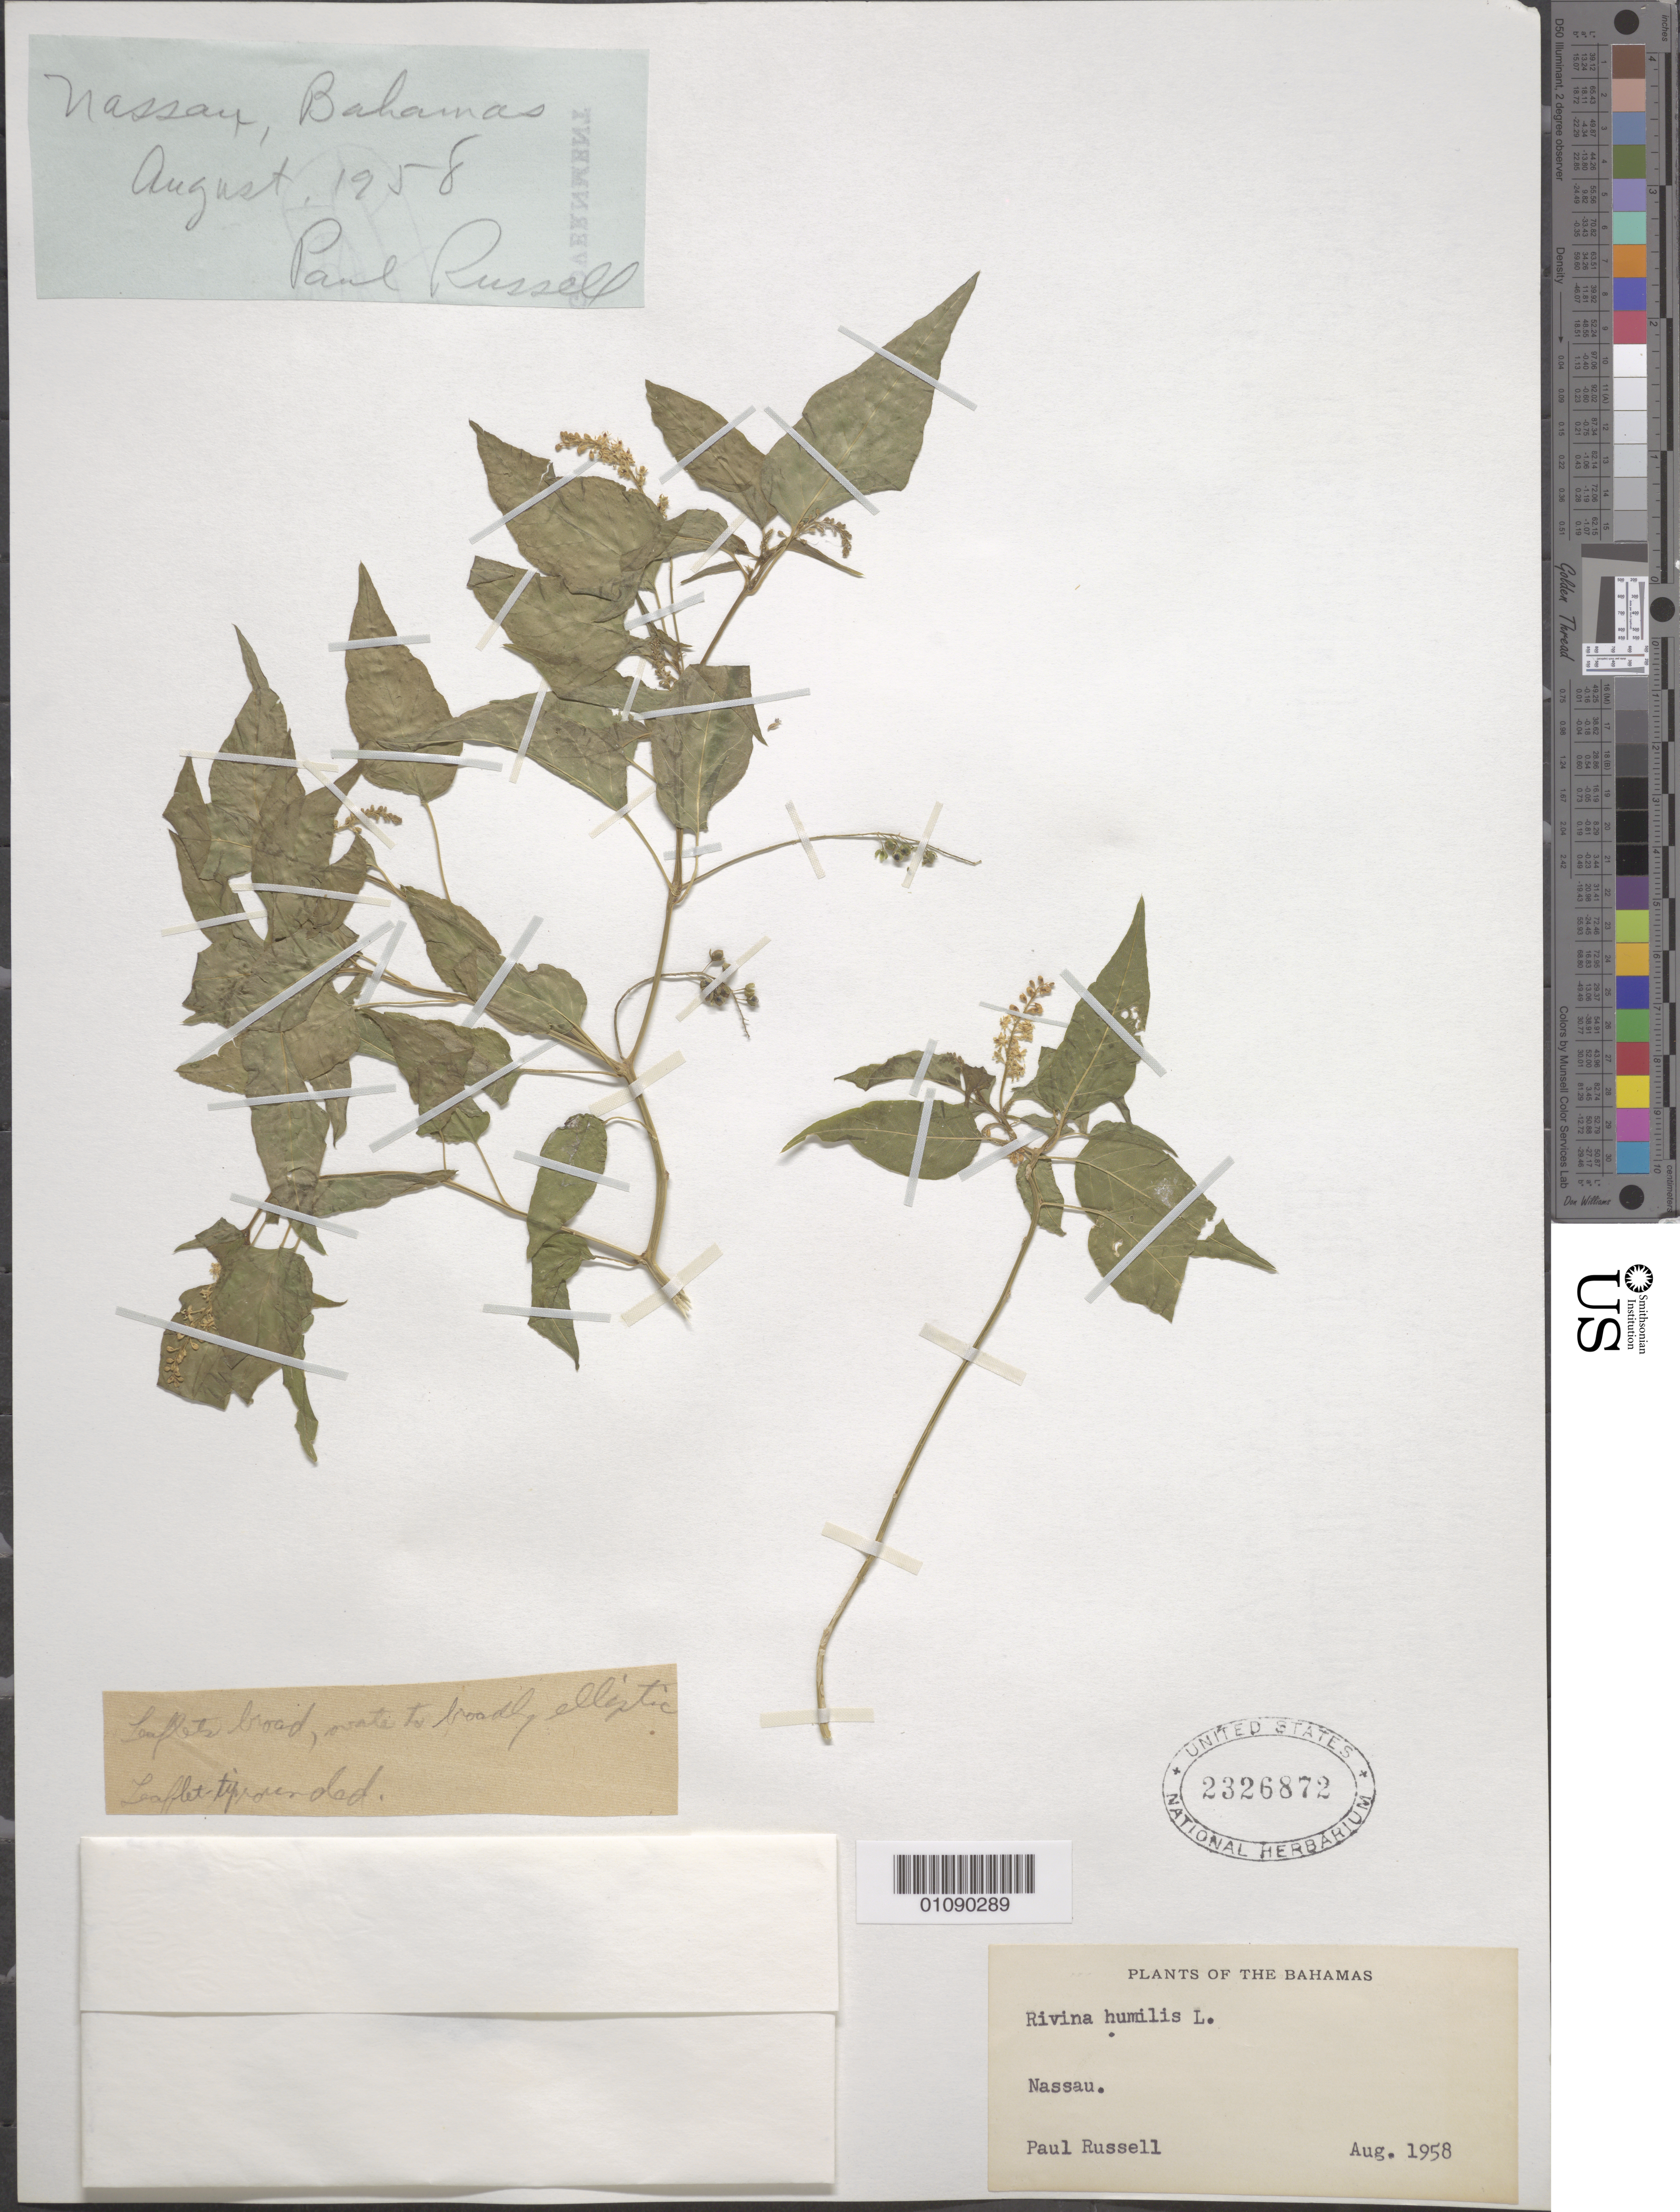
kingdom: Plantae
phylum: Tracheophyta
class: Magnoliopsida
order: Caryophyllales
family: Phytolaccaceae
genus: Rivina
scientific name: Rivina humilis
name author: L.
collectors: P. Russell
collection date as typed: Aug 1958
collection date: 1958-08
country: Bahamas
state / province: New Providence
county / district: Nassau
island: New Providence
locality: Nassau.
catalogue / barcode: US 2326872